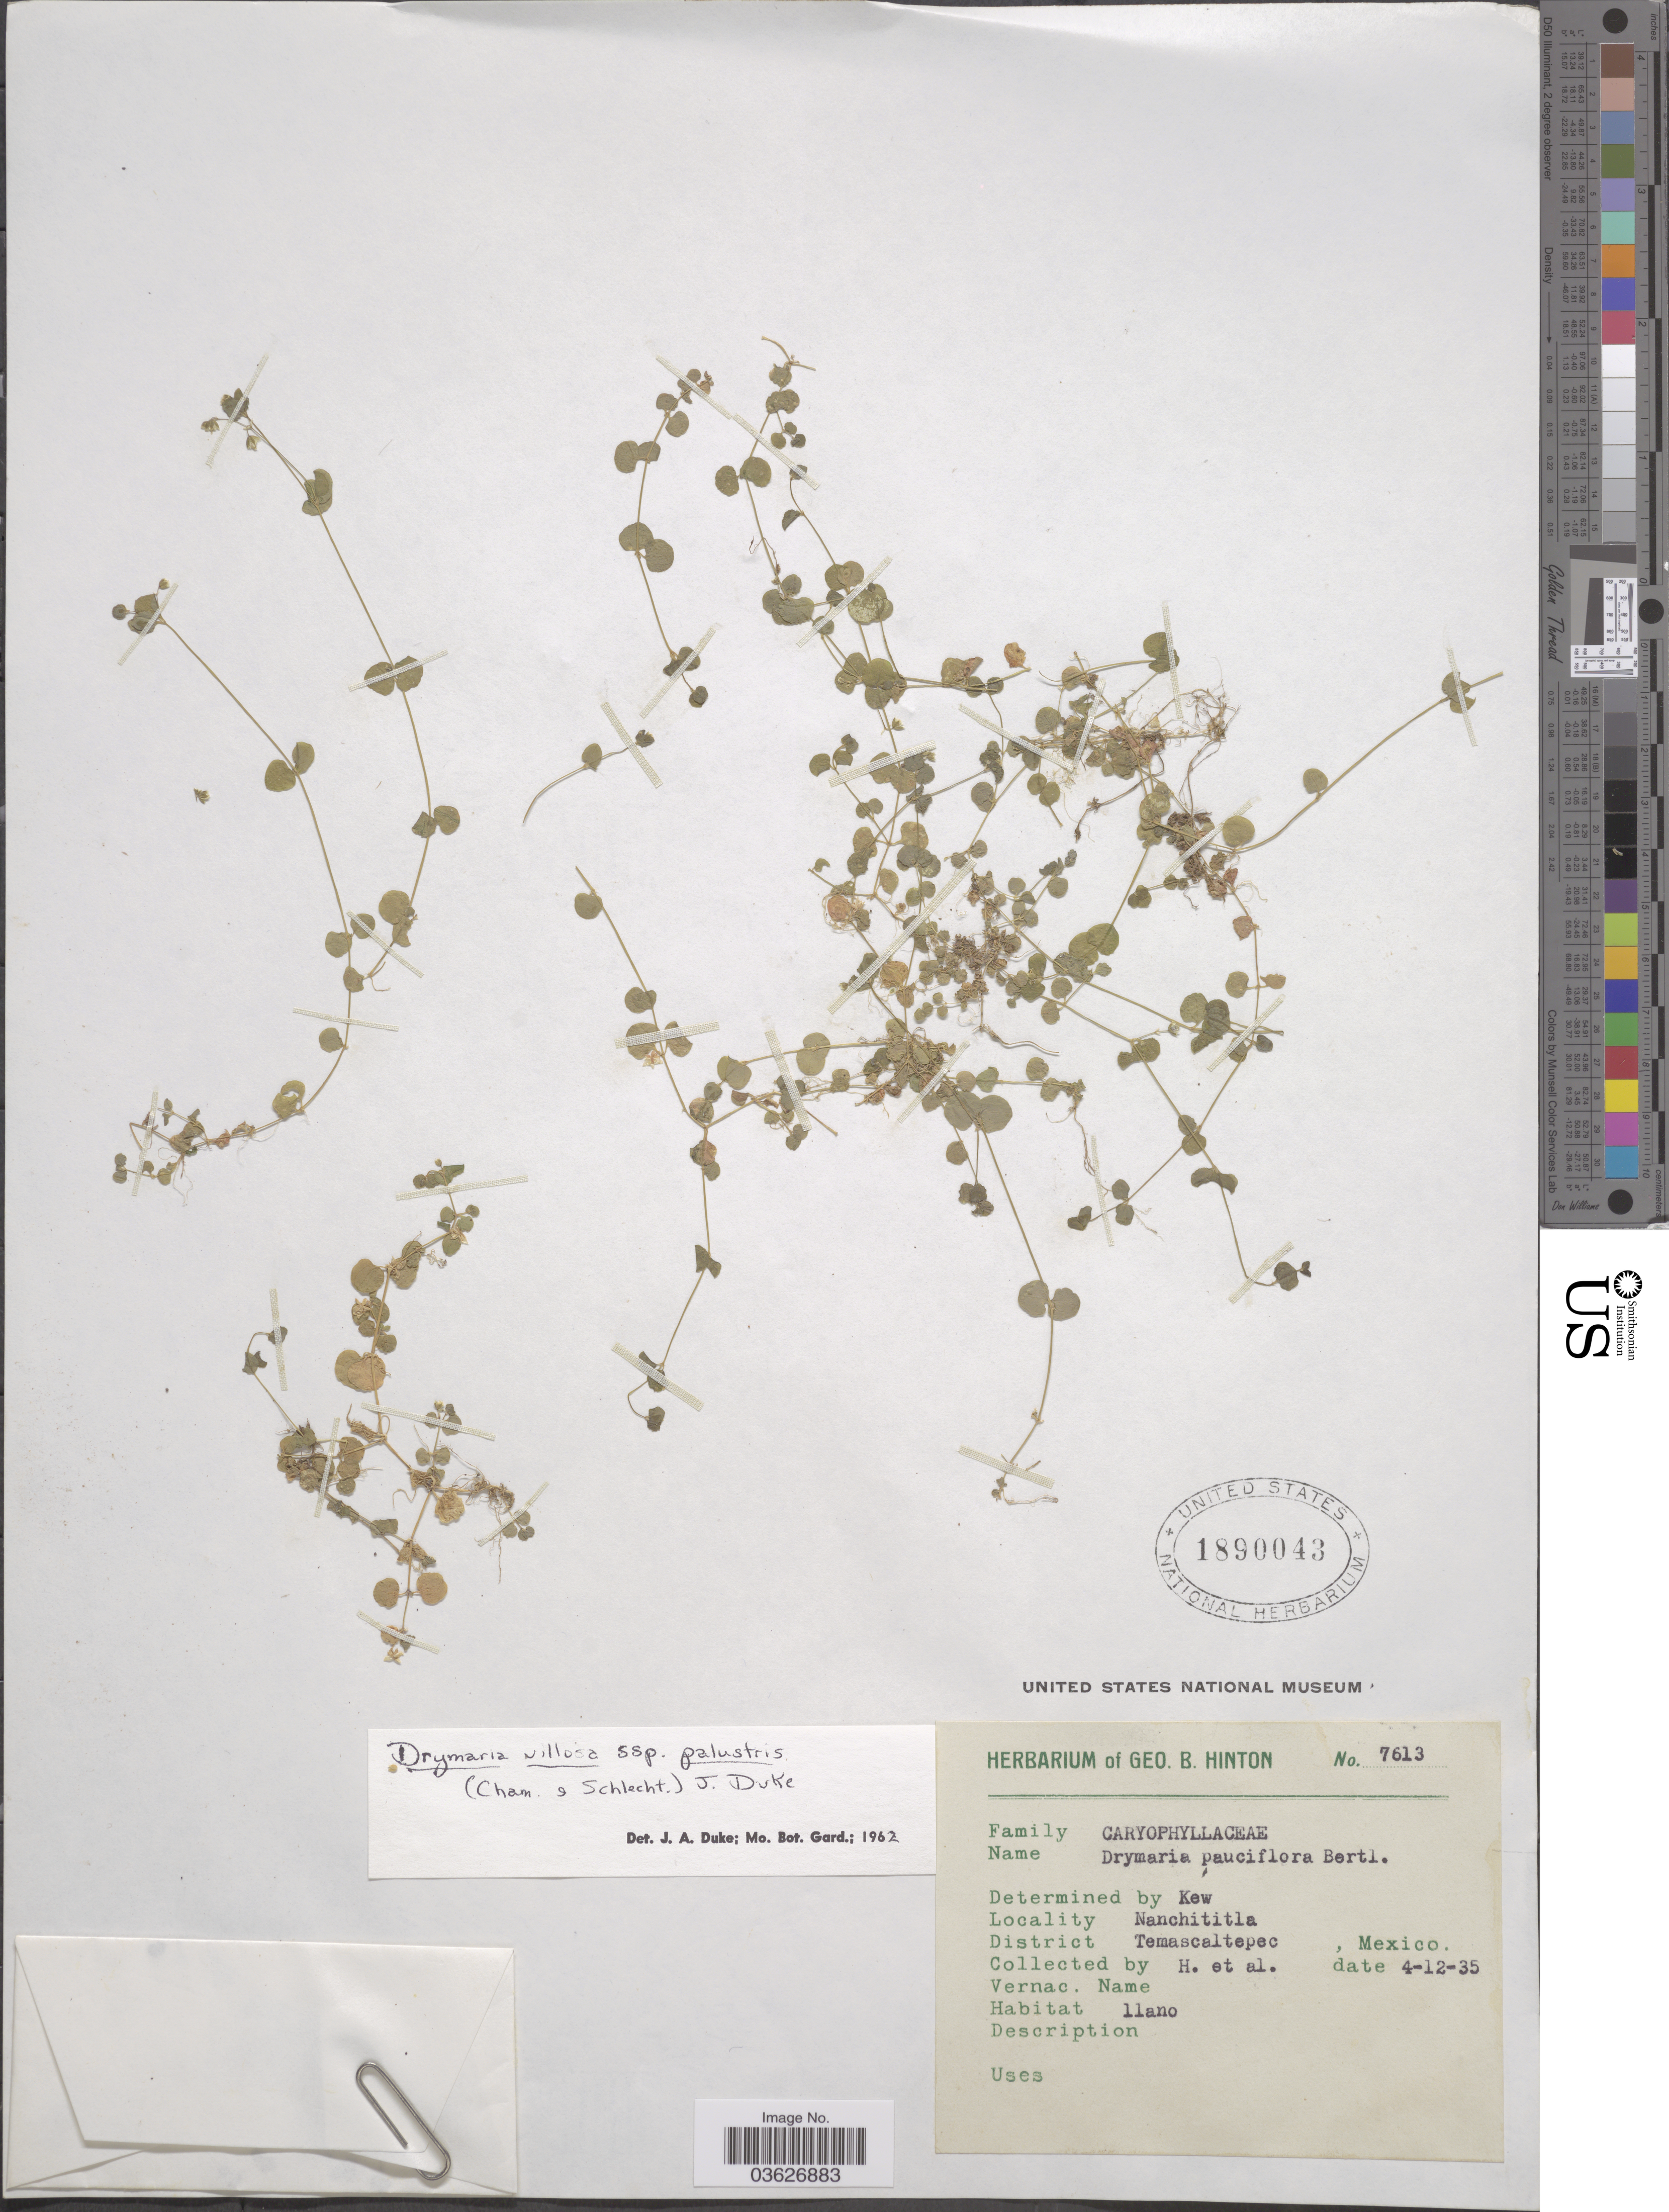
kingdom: Plantae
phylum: Tracheophyta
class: Magnoliopsida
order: Caryophyllales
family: Caryophyllaceae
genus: Drymaria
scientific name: Drymaria villosa subsp. palustris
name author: (Cham. & Schltdl.) J.A. Duke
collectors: G. B. Hinton & et al.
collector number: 7613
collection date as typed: Transcribed d/m/y: 12/4/35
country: Mexico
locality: Nanchititla. District Temascaltepec.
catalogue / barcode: US 1890043